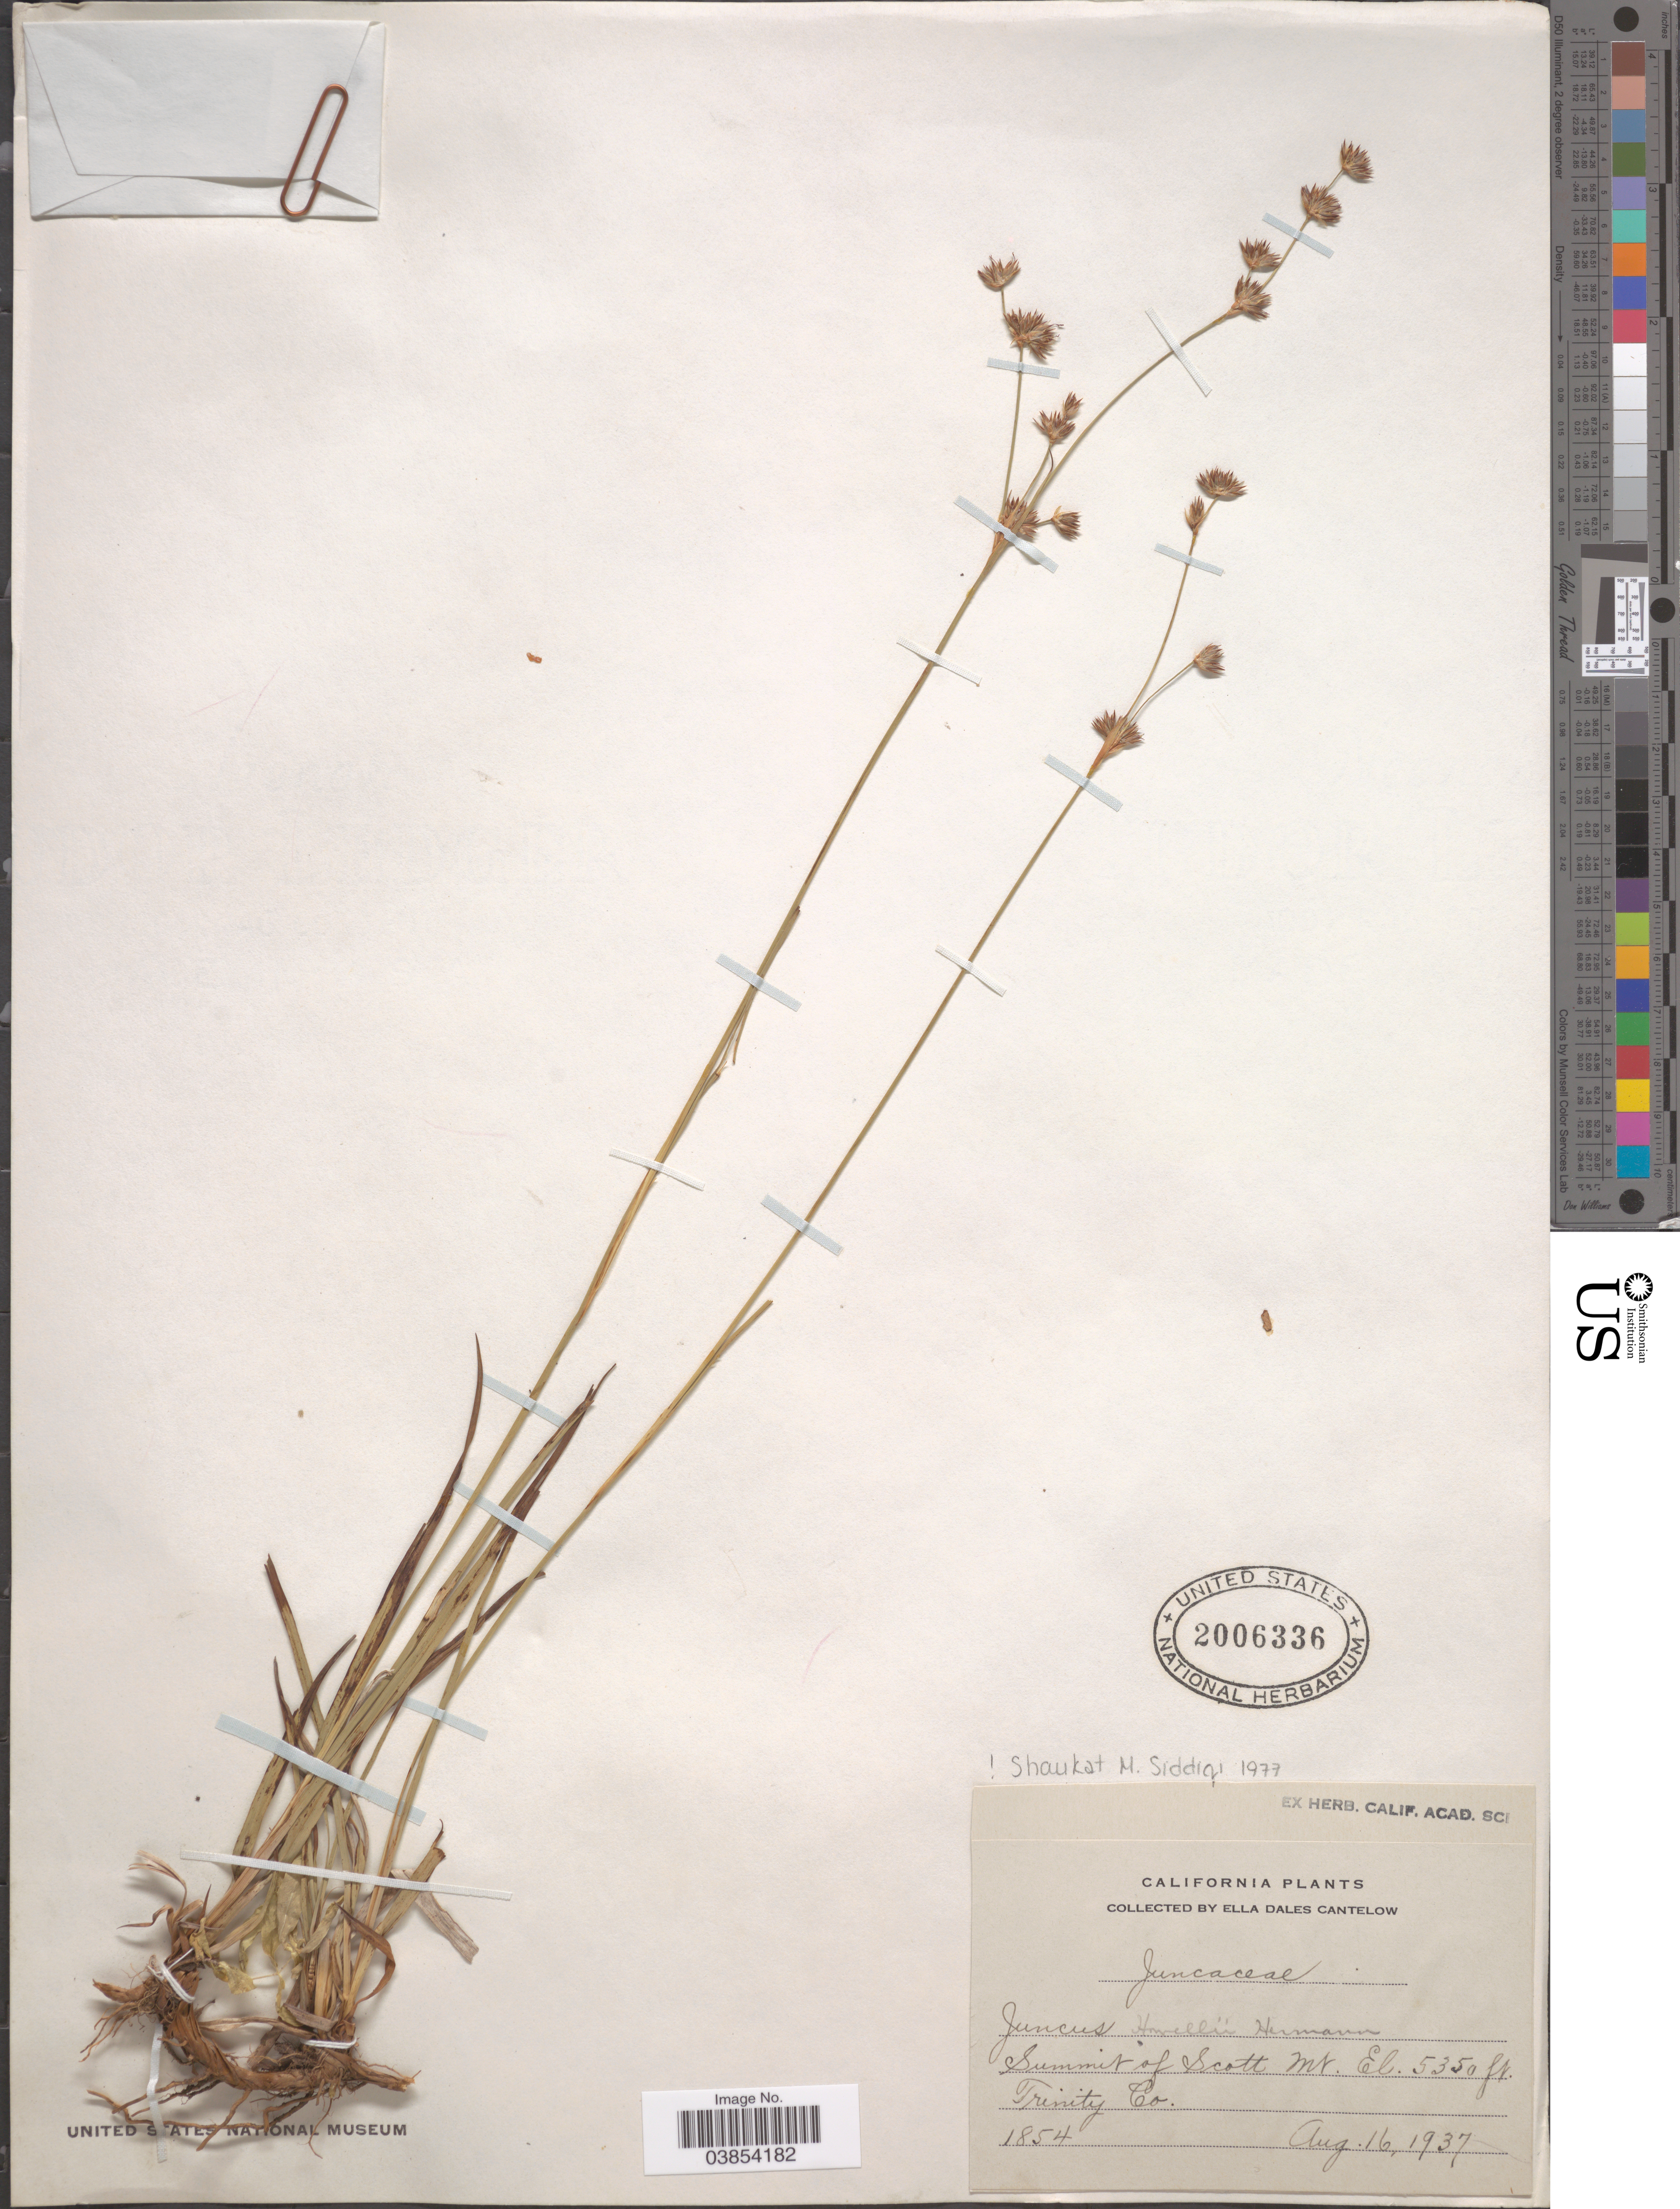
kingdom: Plantae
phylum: Tracheophyta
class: Liliopsida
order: Poales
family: Juncaceae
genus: Juncus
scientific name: Juncus howellii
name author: F.J. Herm.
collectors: E. Cantelow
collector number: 1854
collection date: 1937-08-16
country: United States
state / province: California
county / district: Trinity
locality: Summit of Scott Mt. Trinity Co.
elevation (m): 1631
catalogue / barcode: US 2006336